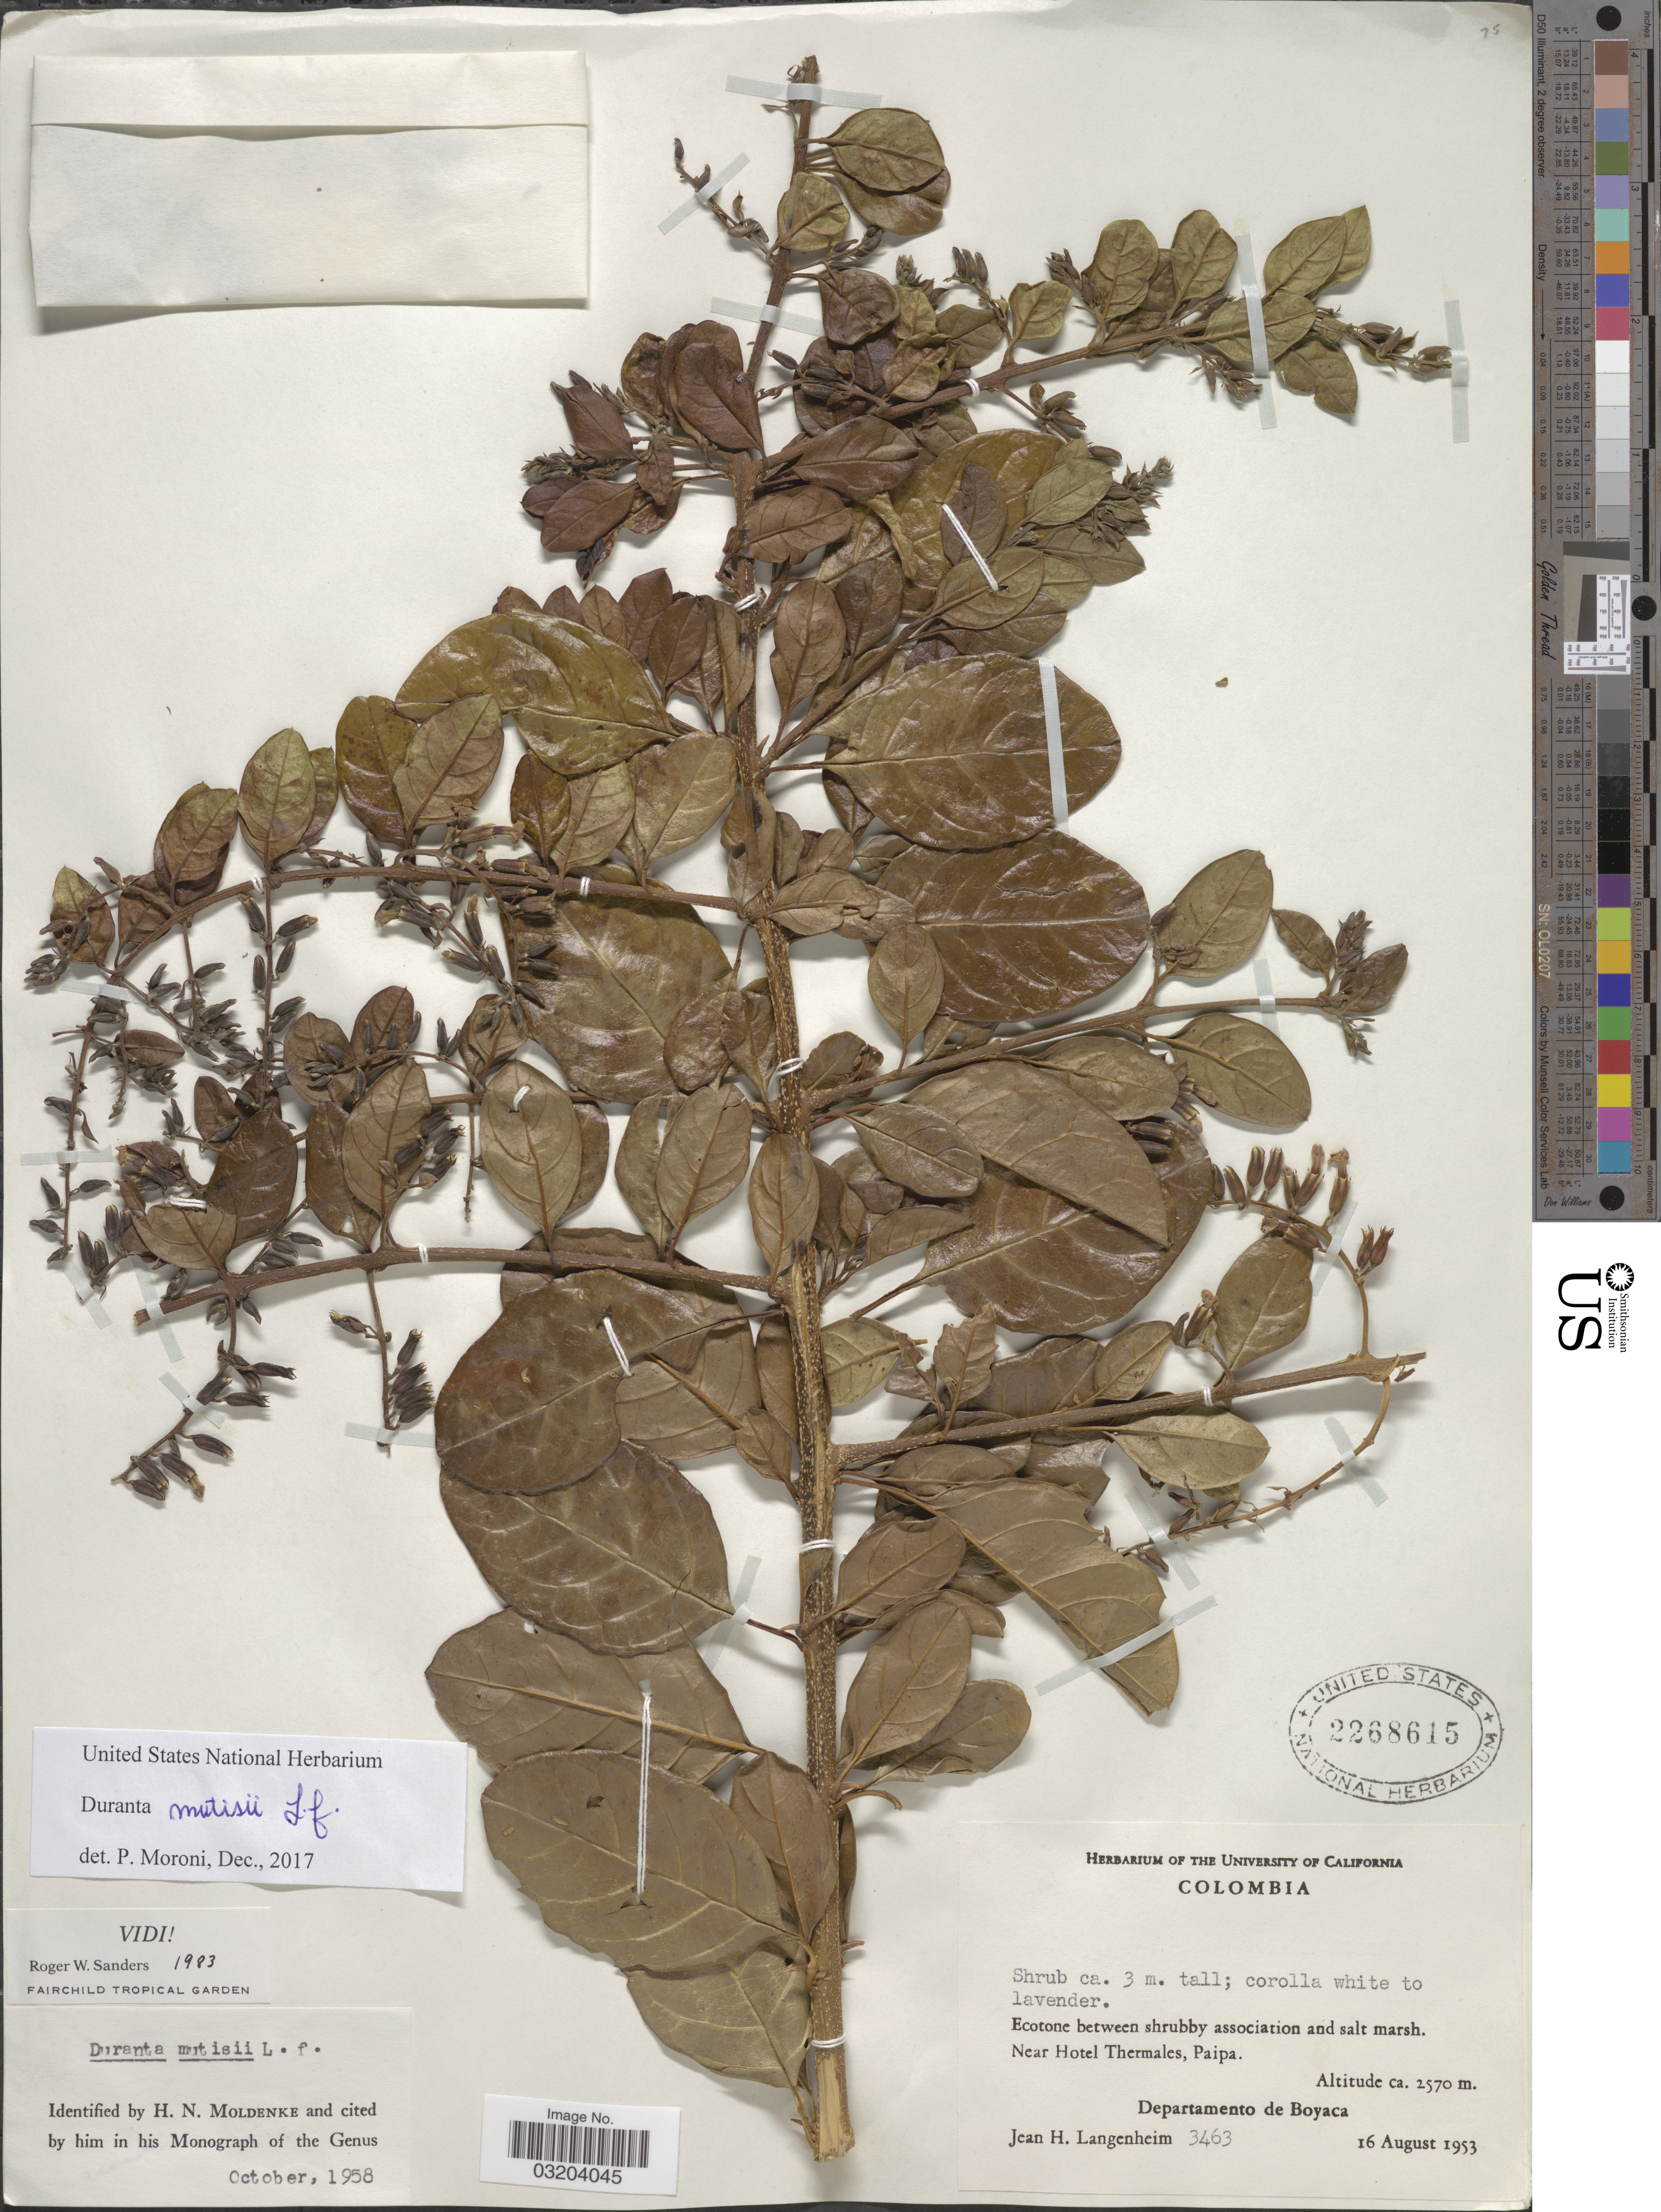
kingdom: Plantae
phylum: Tracheophyta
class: Magnoliopsida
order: Lamiales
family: Verbenaceae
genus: Duranta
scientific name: Duranta mutisii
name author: L. f.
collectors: J. H. Langenheim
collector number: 3463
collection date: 1953-08-16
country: Colombia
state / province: Boyacá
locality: Near Hotel Thermales, Paipa. Departamento de Boyaca.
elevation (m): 2570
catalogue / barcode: US 2268615